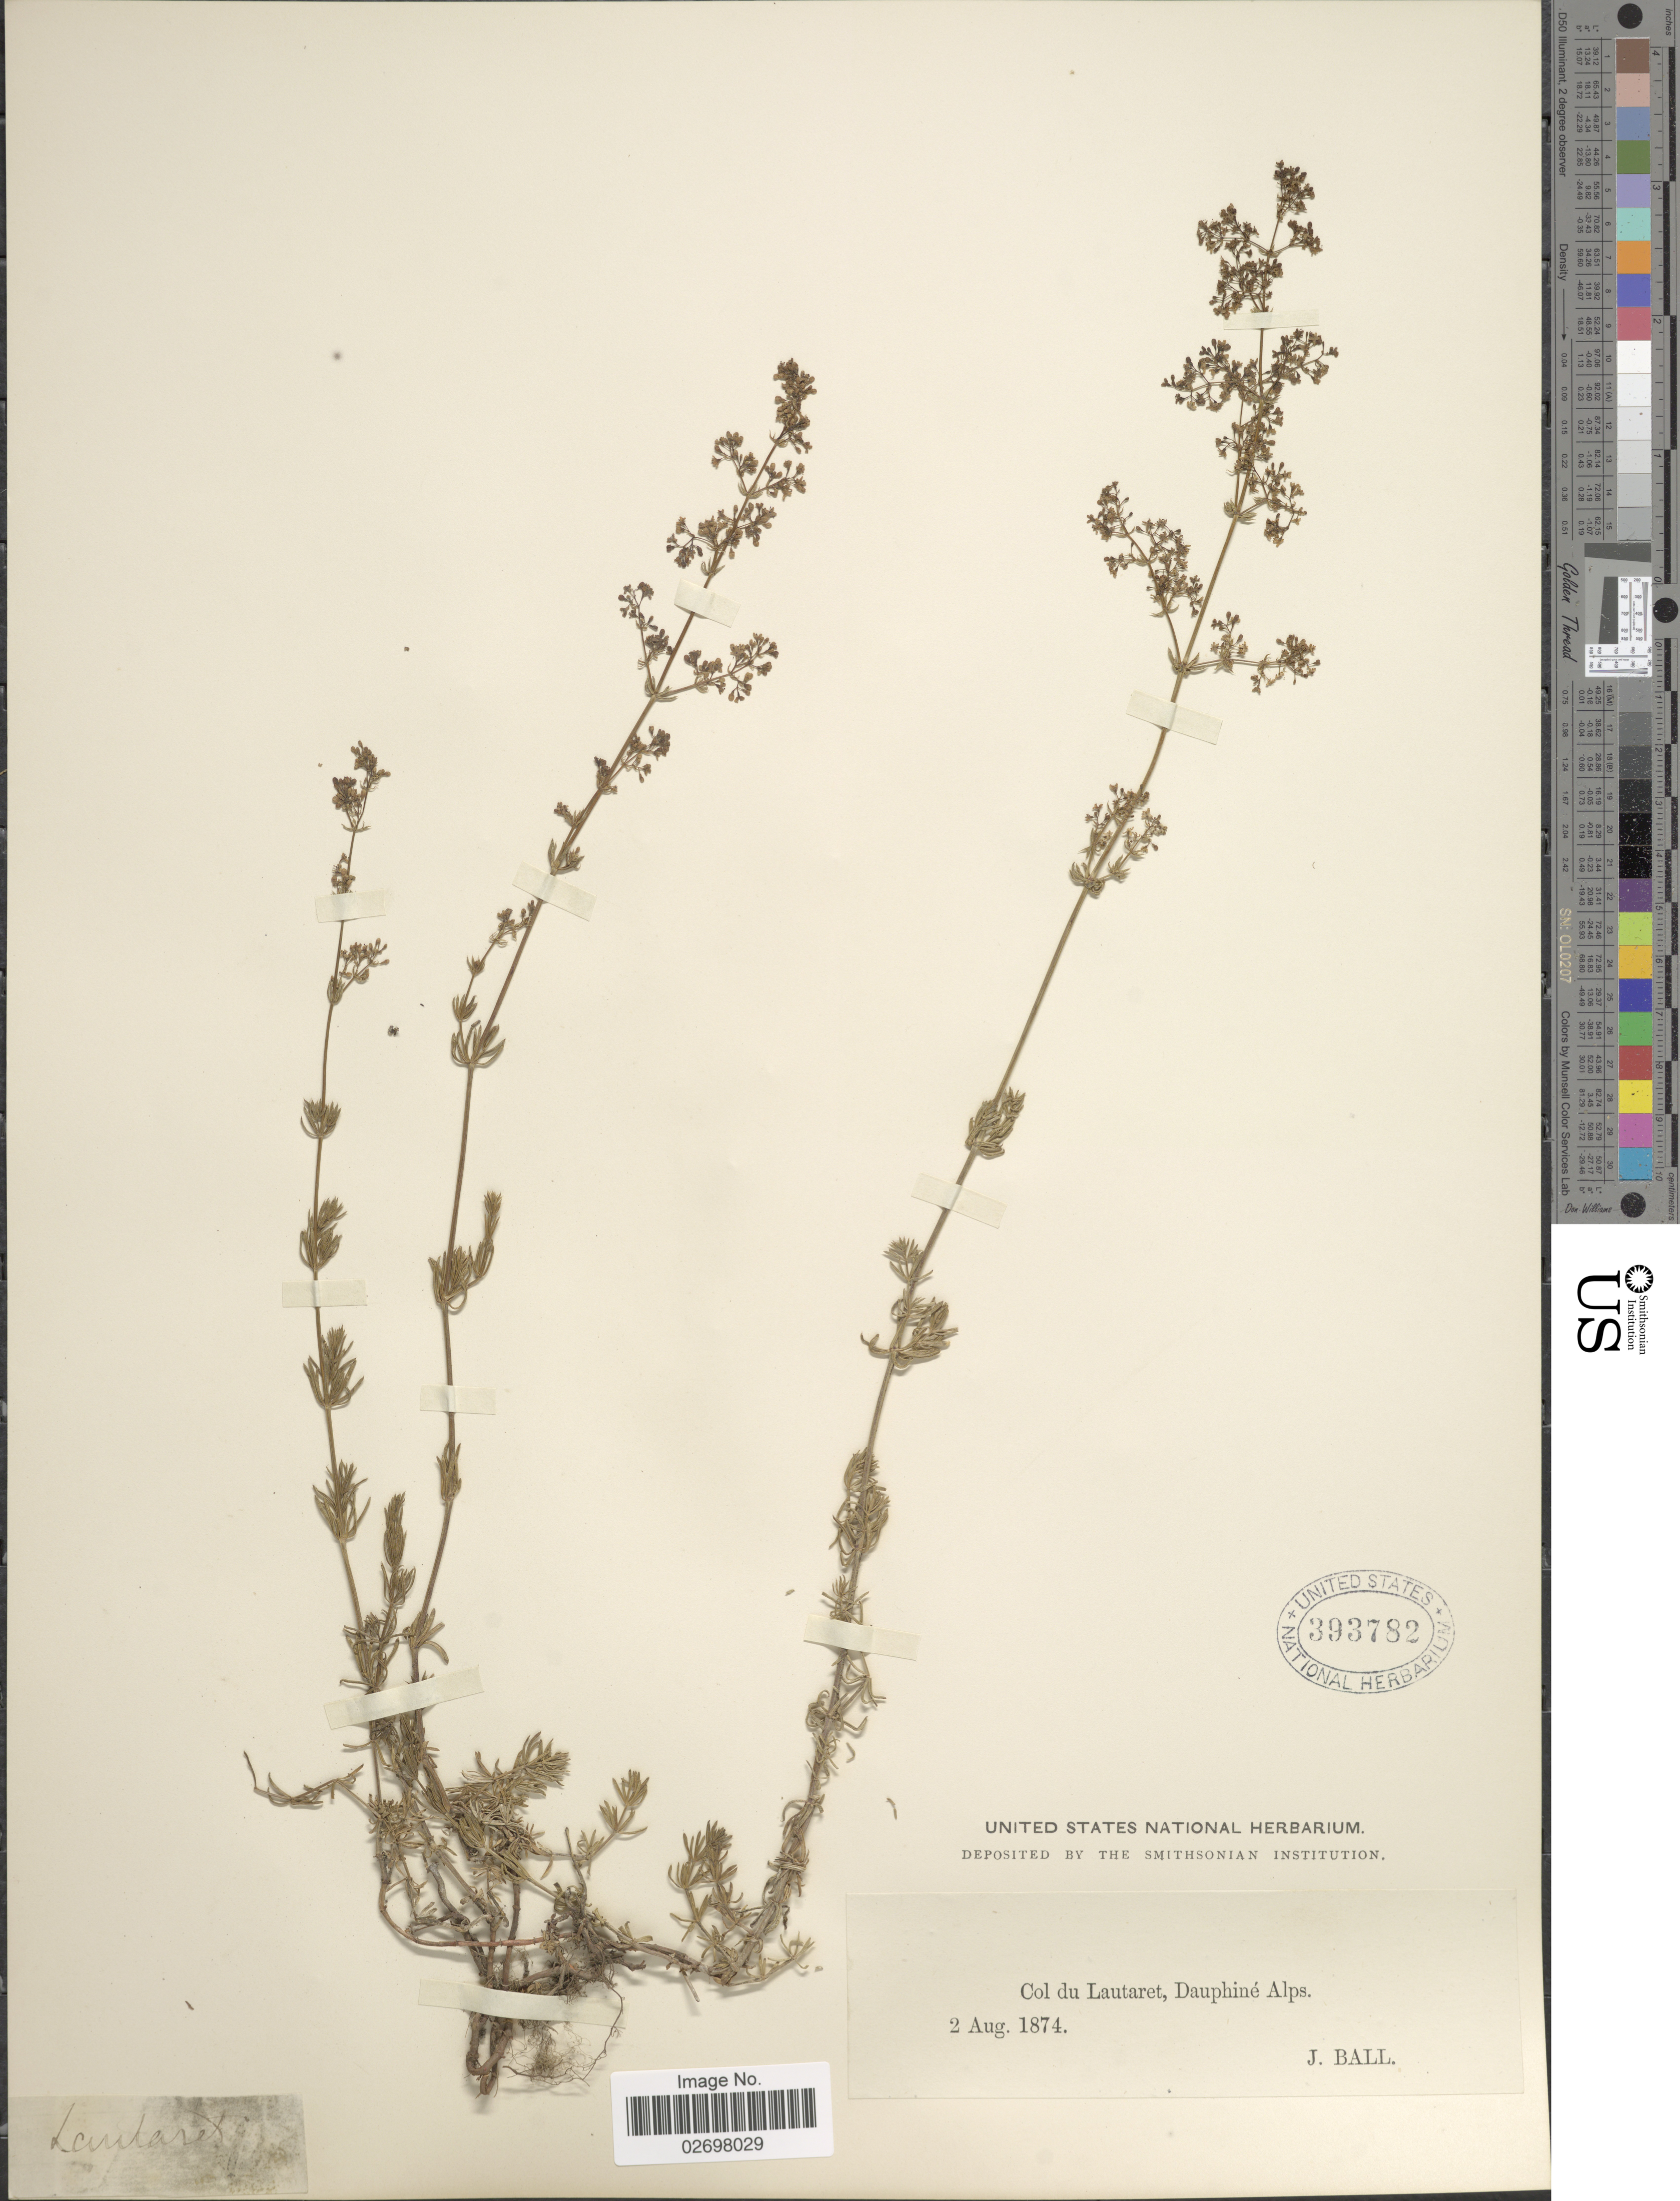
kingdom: Plantae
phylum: Tracheophyta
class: Magnoliopsida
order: Gentianales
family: Rubiaceae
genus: Galium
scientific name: Galium sp.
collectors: J. Ball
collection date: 1874-08-02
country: France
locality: Col du Lautaret, Dauphine Alps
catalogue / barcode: US 393782